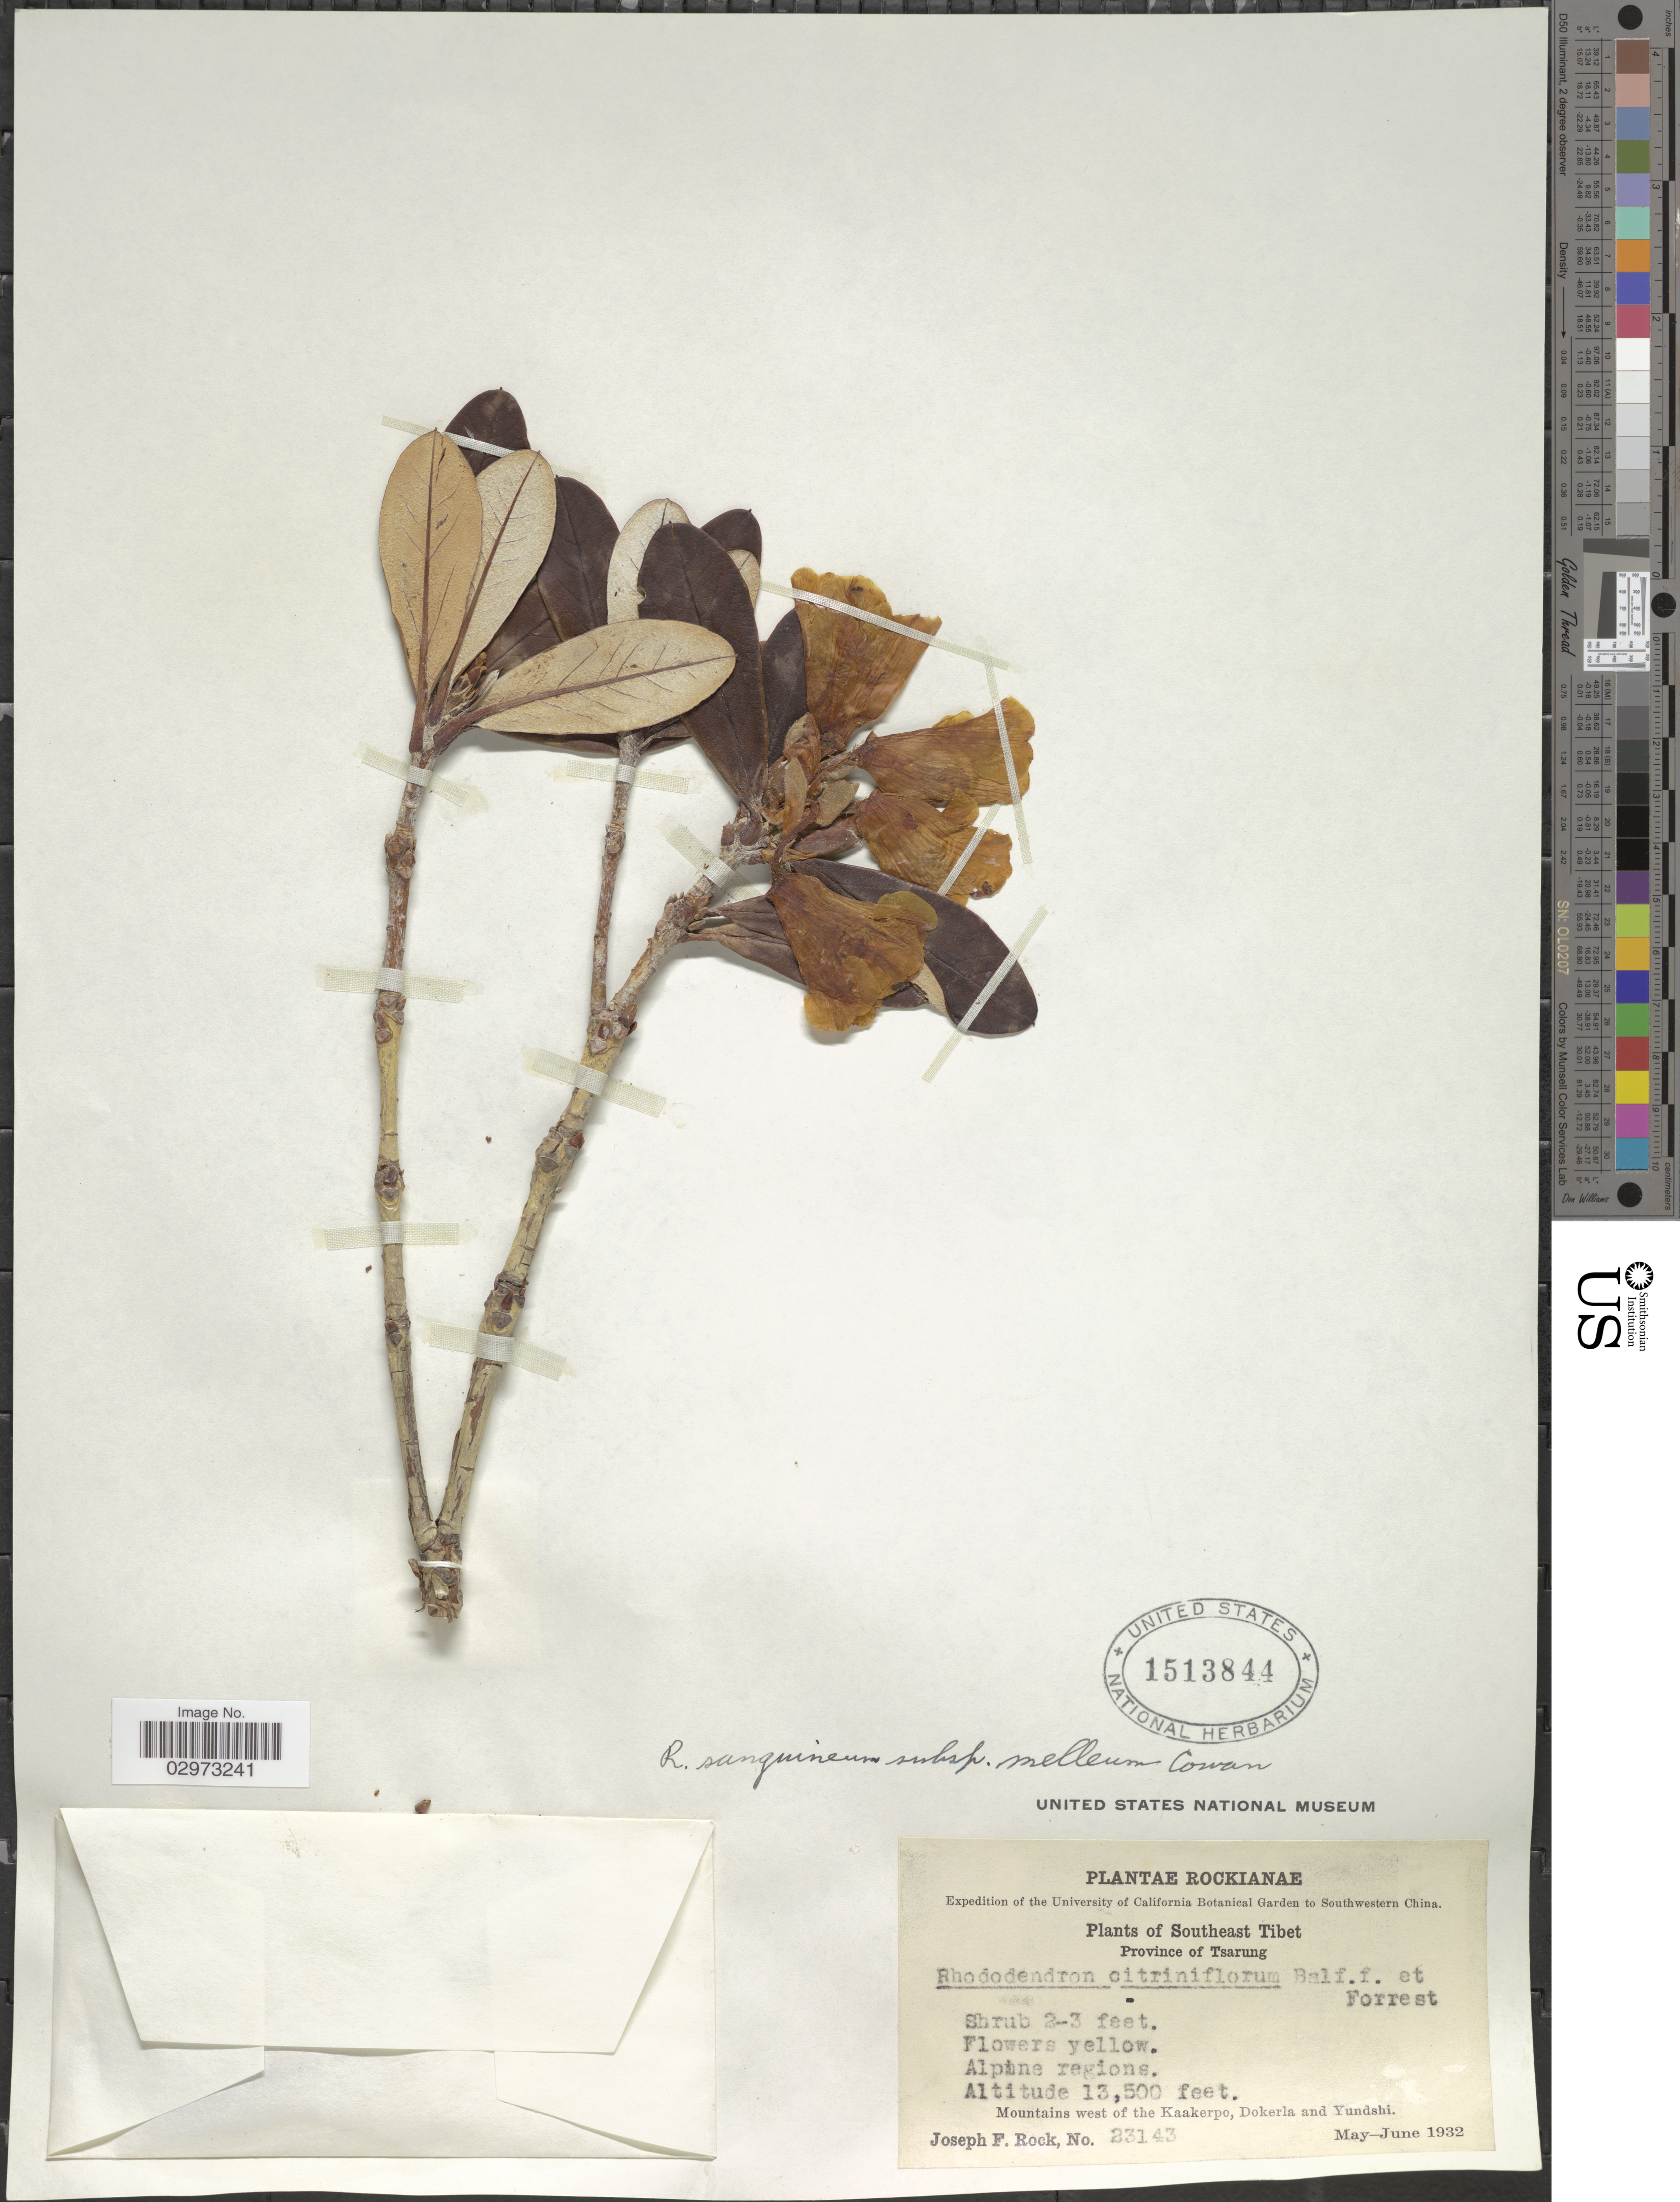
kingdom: Plantae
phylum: Tracheophyta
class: Magnoliopsida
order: Ericales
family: Ericaceae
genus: Rhododendron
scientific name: Rhododendron sanguineum subsp. melleum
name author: Cowan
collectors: J. F. Rock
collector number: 23143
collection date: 1932-05/1932-06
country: China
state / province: Xizang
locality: Southwestern China. Southeast Tibet. Province of Tsarung. Alpine regions. Mountains west of the Kaakerpo, Dokerla and Yundshi.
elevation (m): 4115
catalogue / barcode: US 1513844